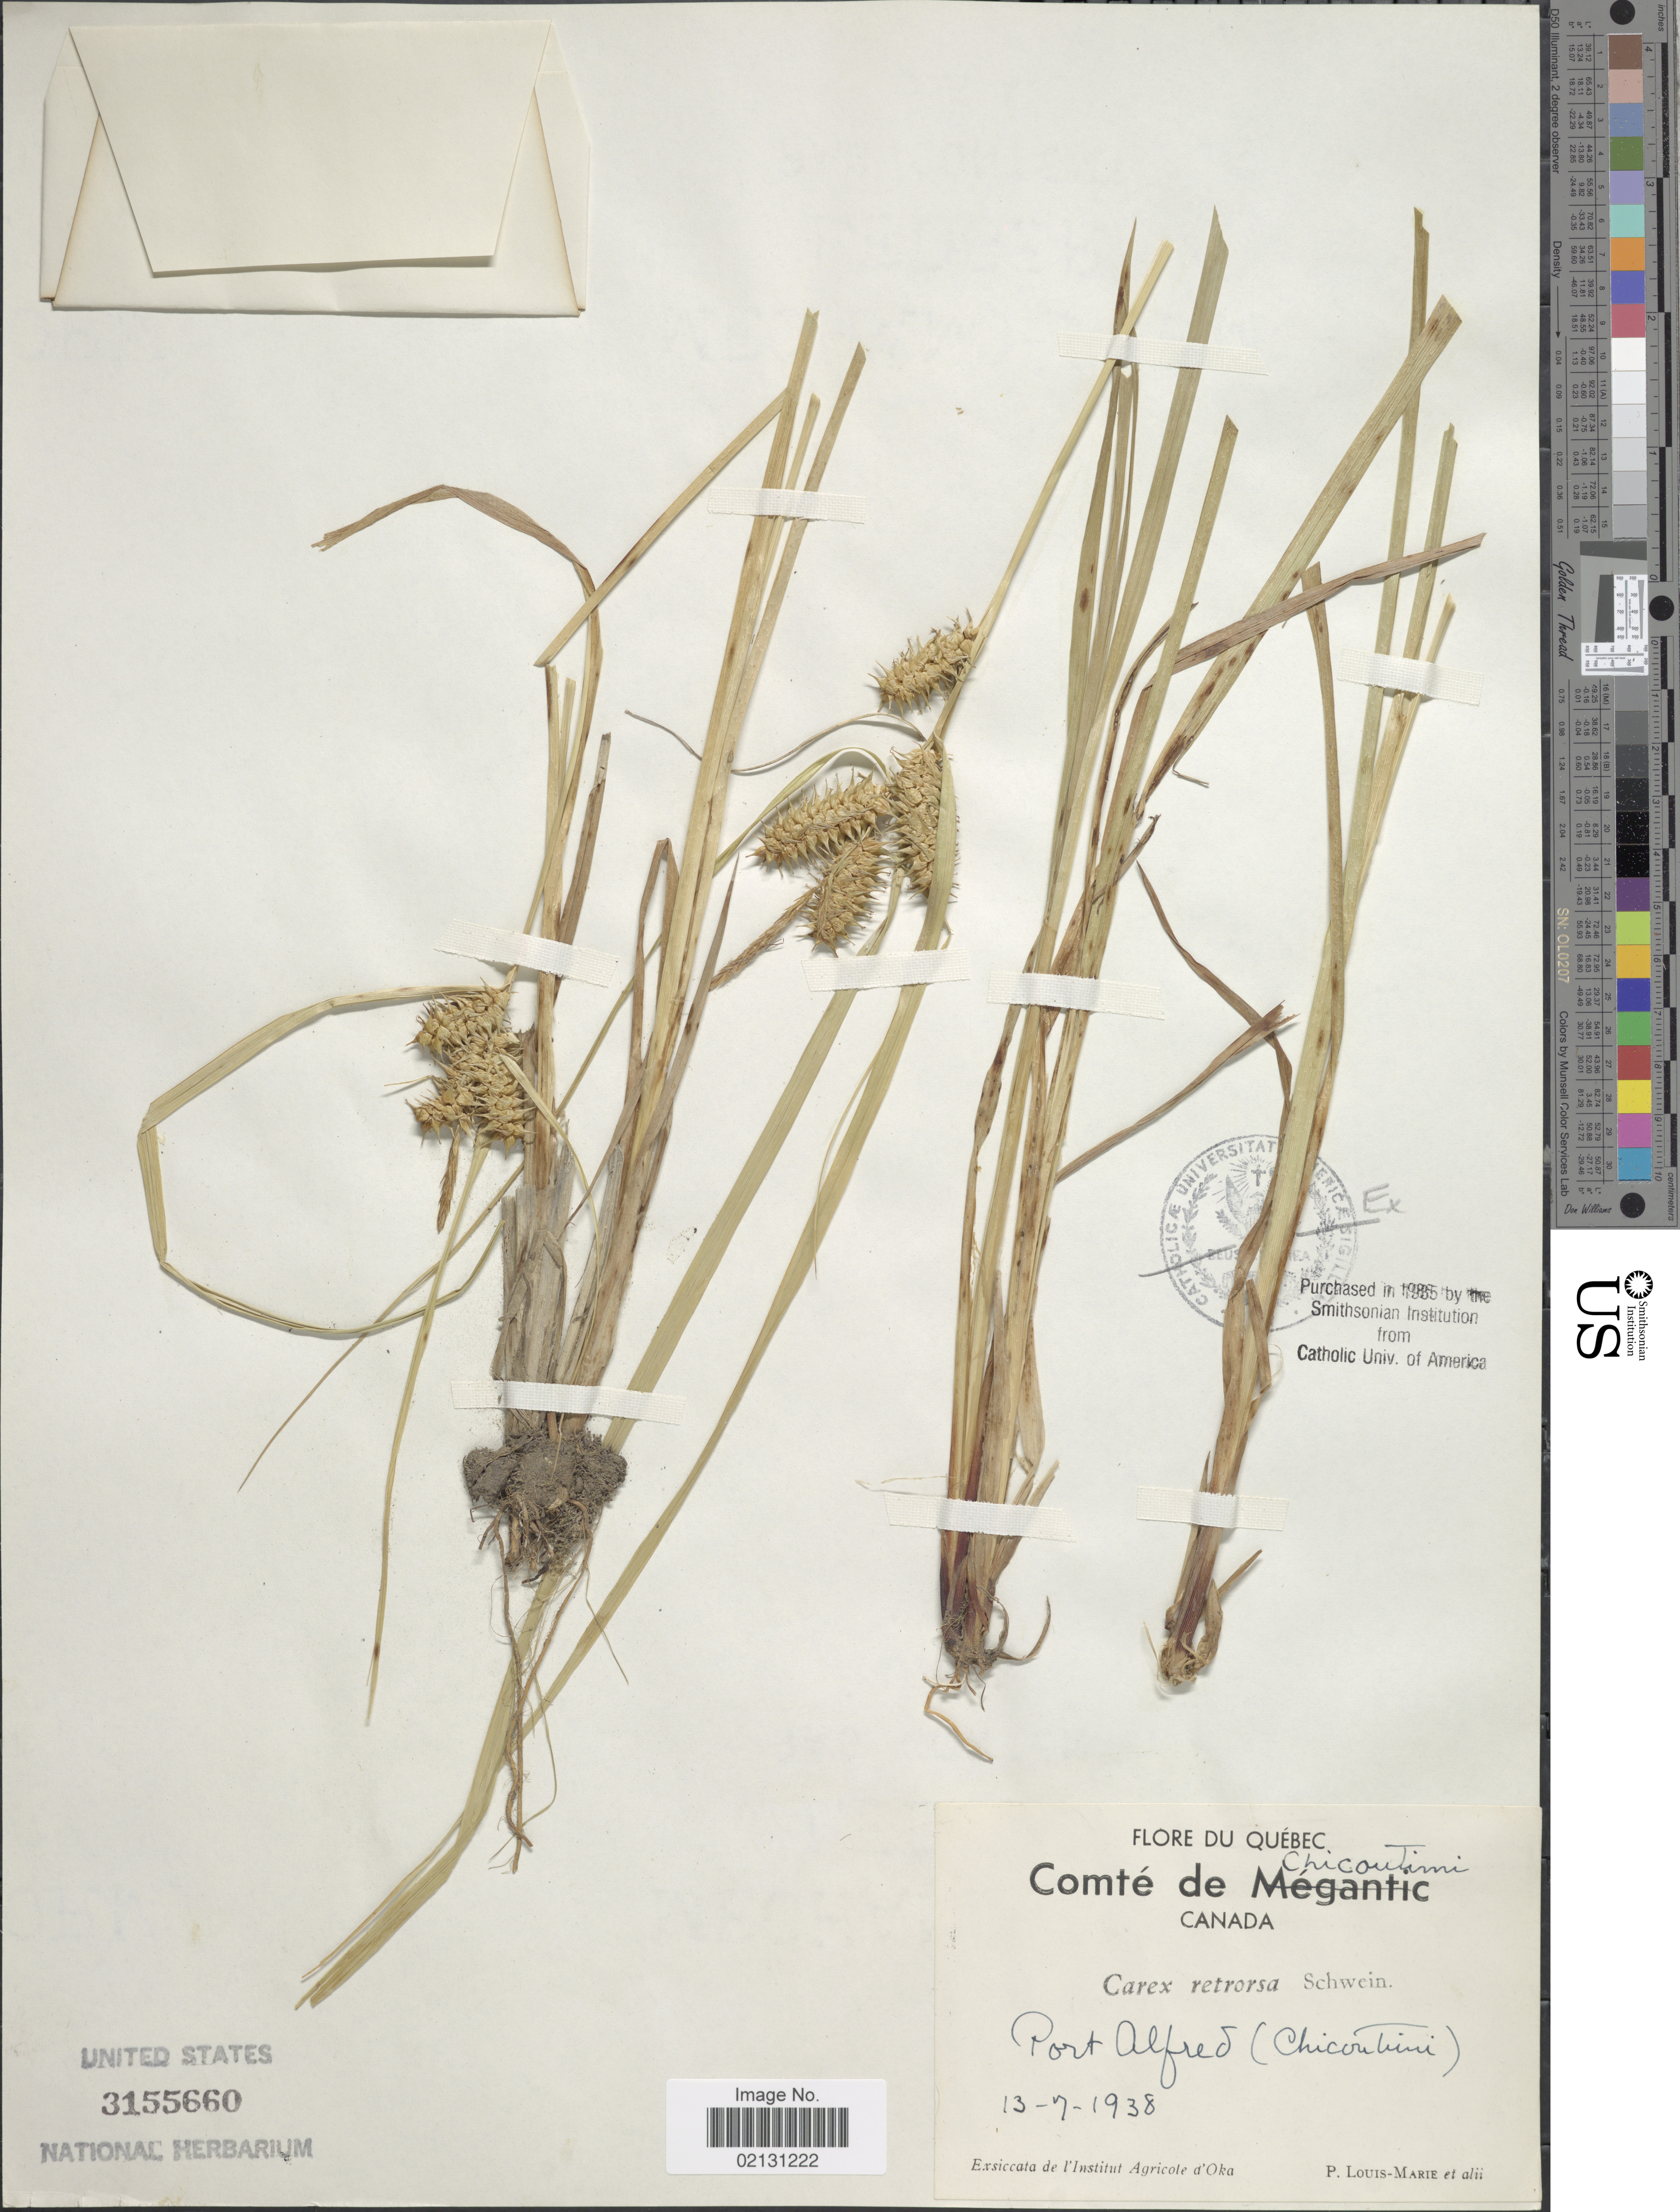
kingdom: Plantae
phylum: Tracheophyta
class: Liliopsida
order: Poales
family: Cyperaceae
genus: Carex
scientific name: Carex retrorsa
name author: Schwein.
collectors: L.-M. LaLonde & et al.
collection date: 1938-07-13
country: Canada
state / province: Quebec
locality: Comté de Chicoutimi, Port Alfred (Chicontimi)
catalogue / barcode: US 3155660